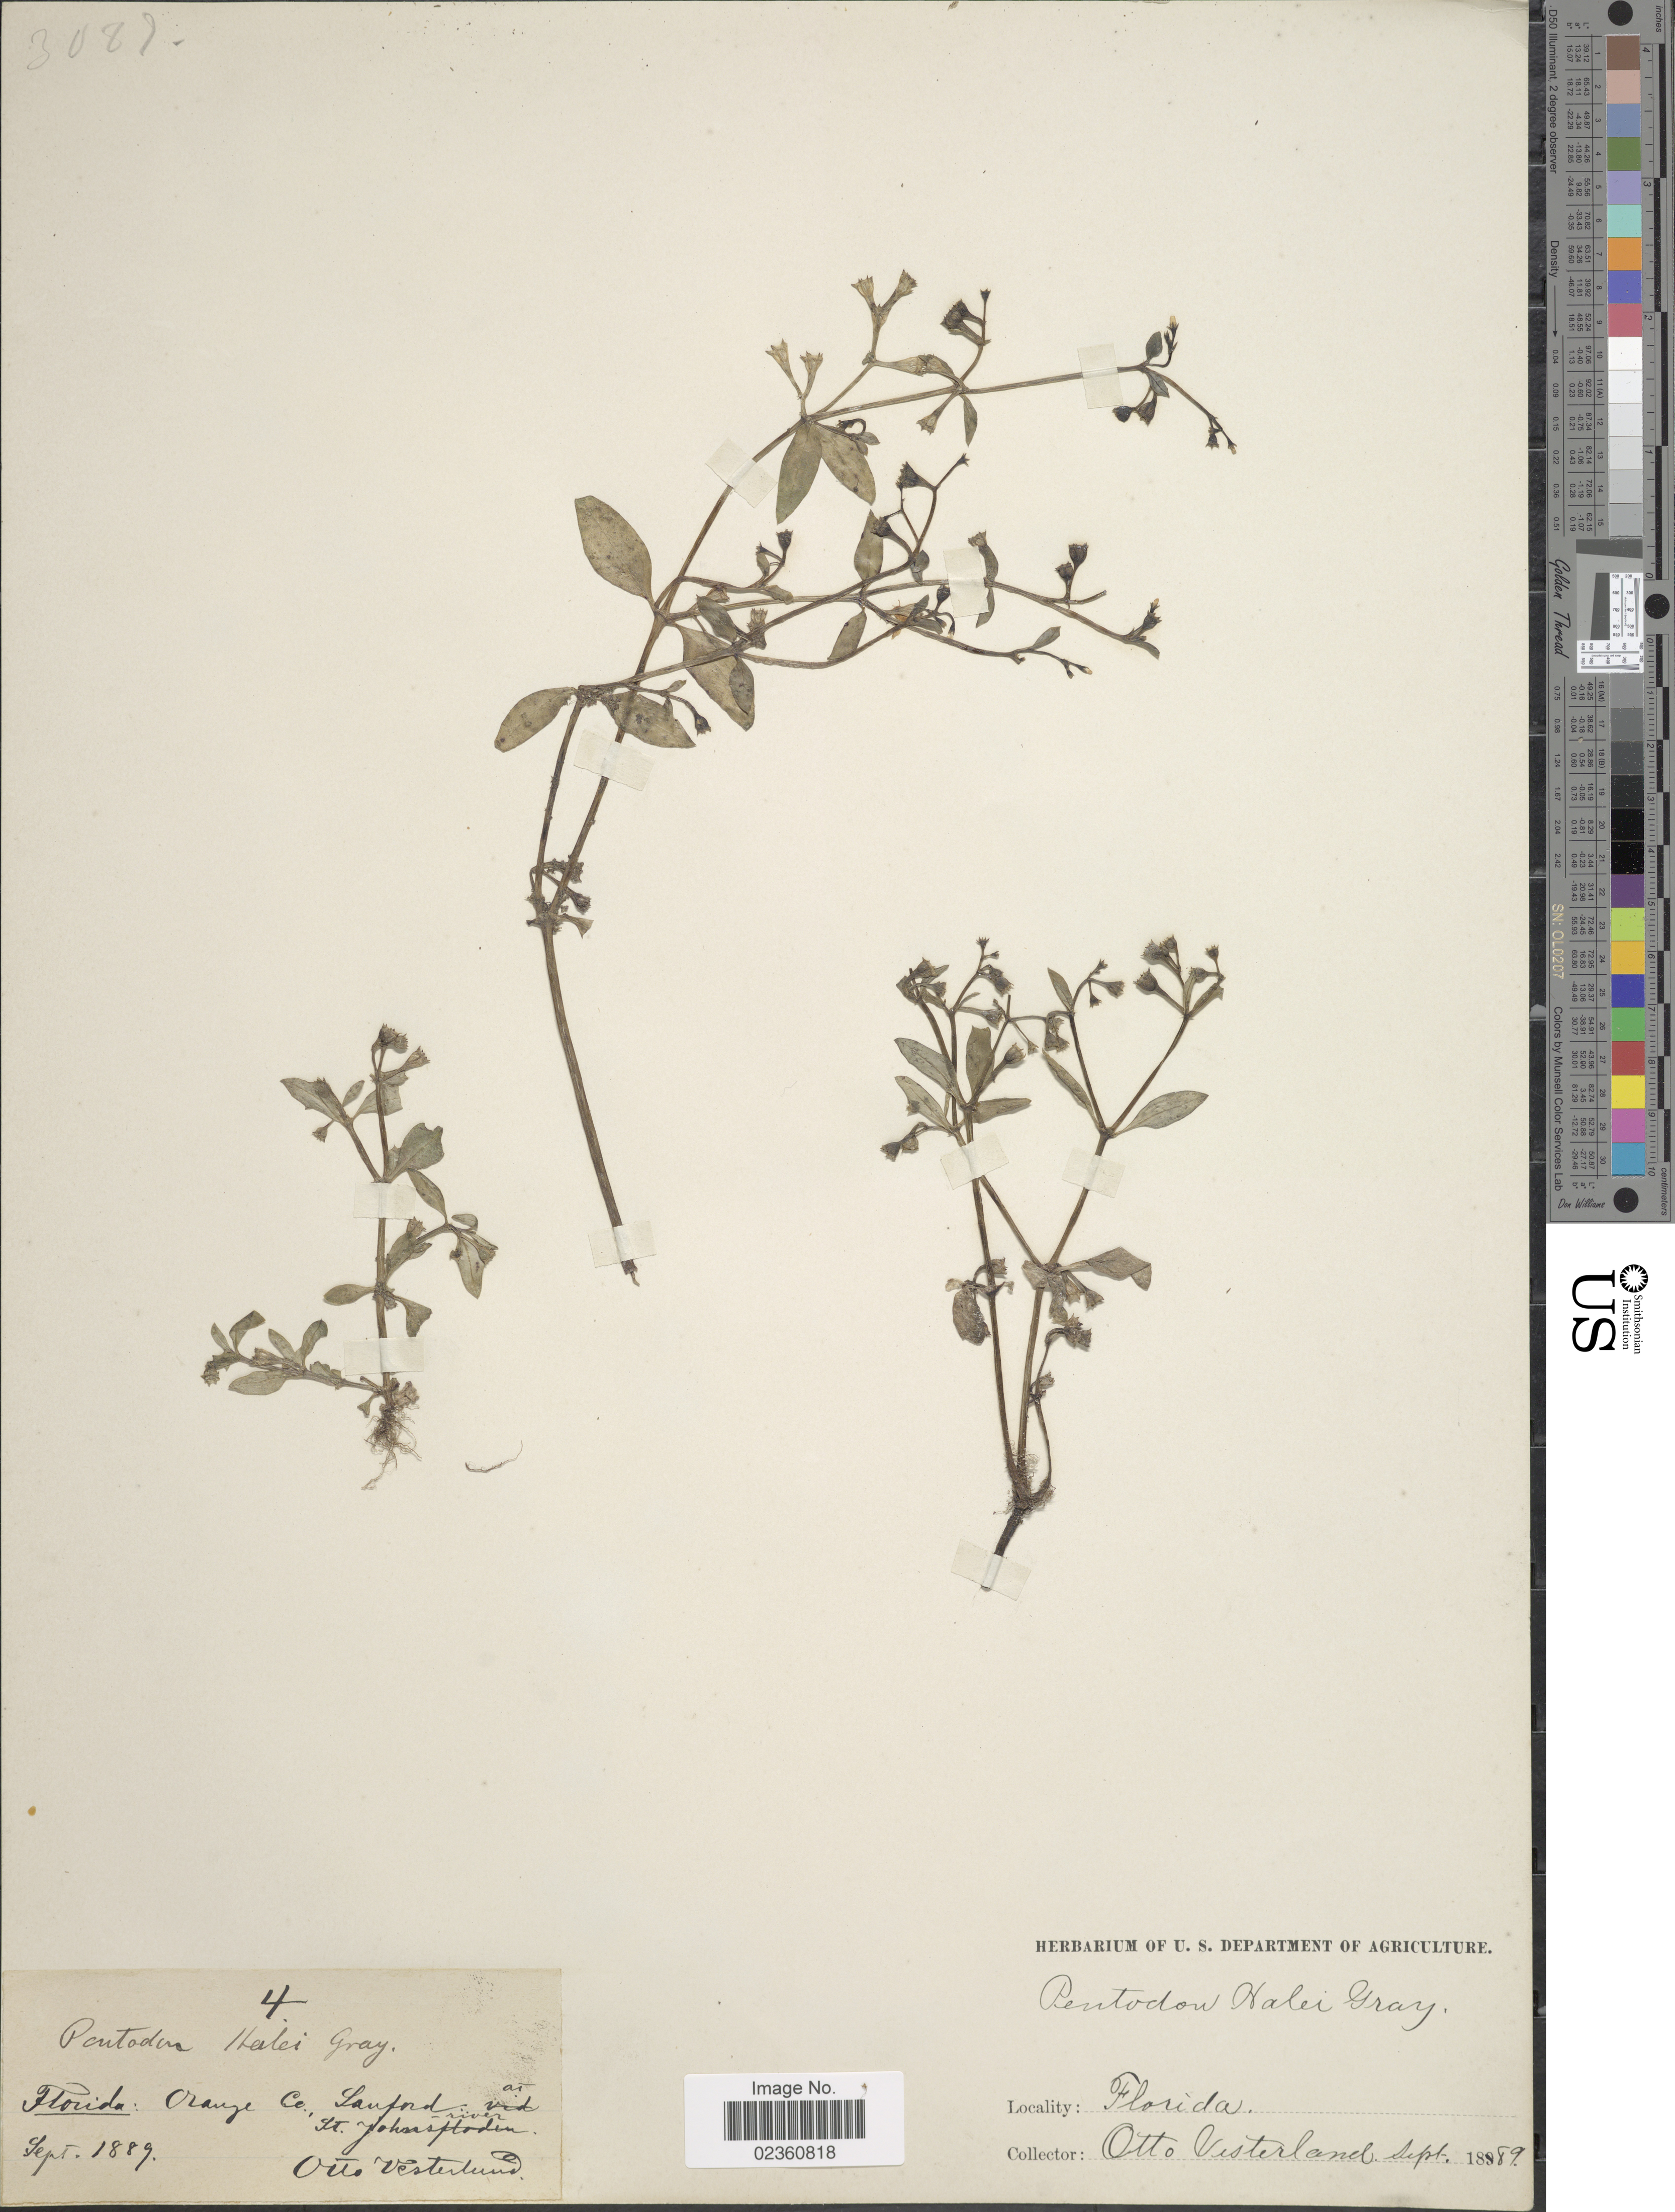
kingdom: Plantae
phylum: Tracheophyta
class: Magnoliopsida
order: Gentianales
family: Rubiaceae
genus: Pentodon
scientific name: Pentodon halei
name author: A. Gray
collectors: O. Vesterland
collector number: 4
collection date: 1889-09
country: United States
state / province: Florida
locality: Orange Co., Sanford at St John's river